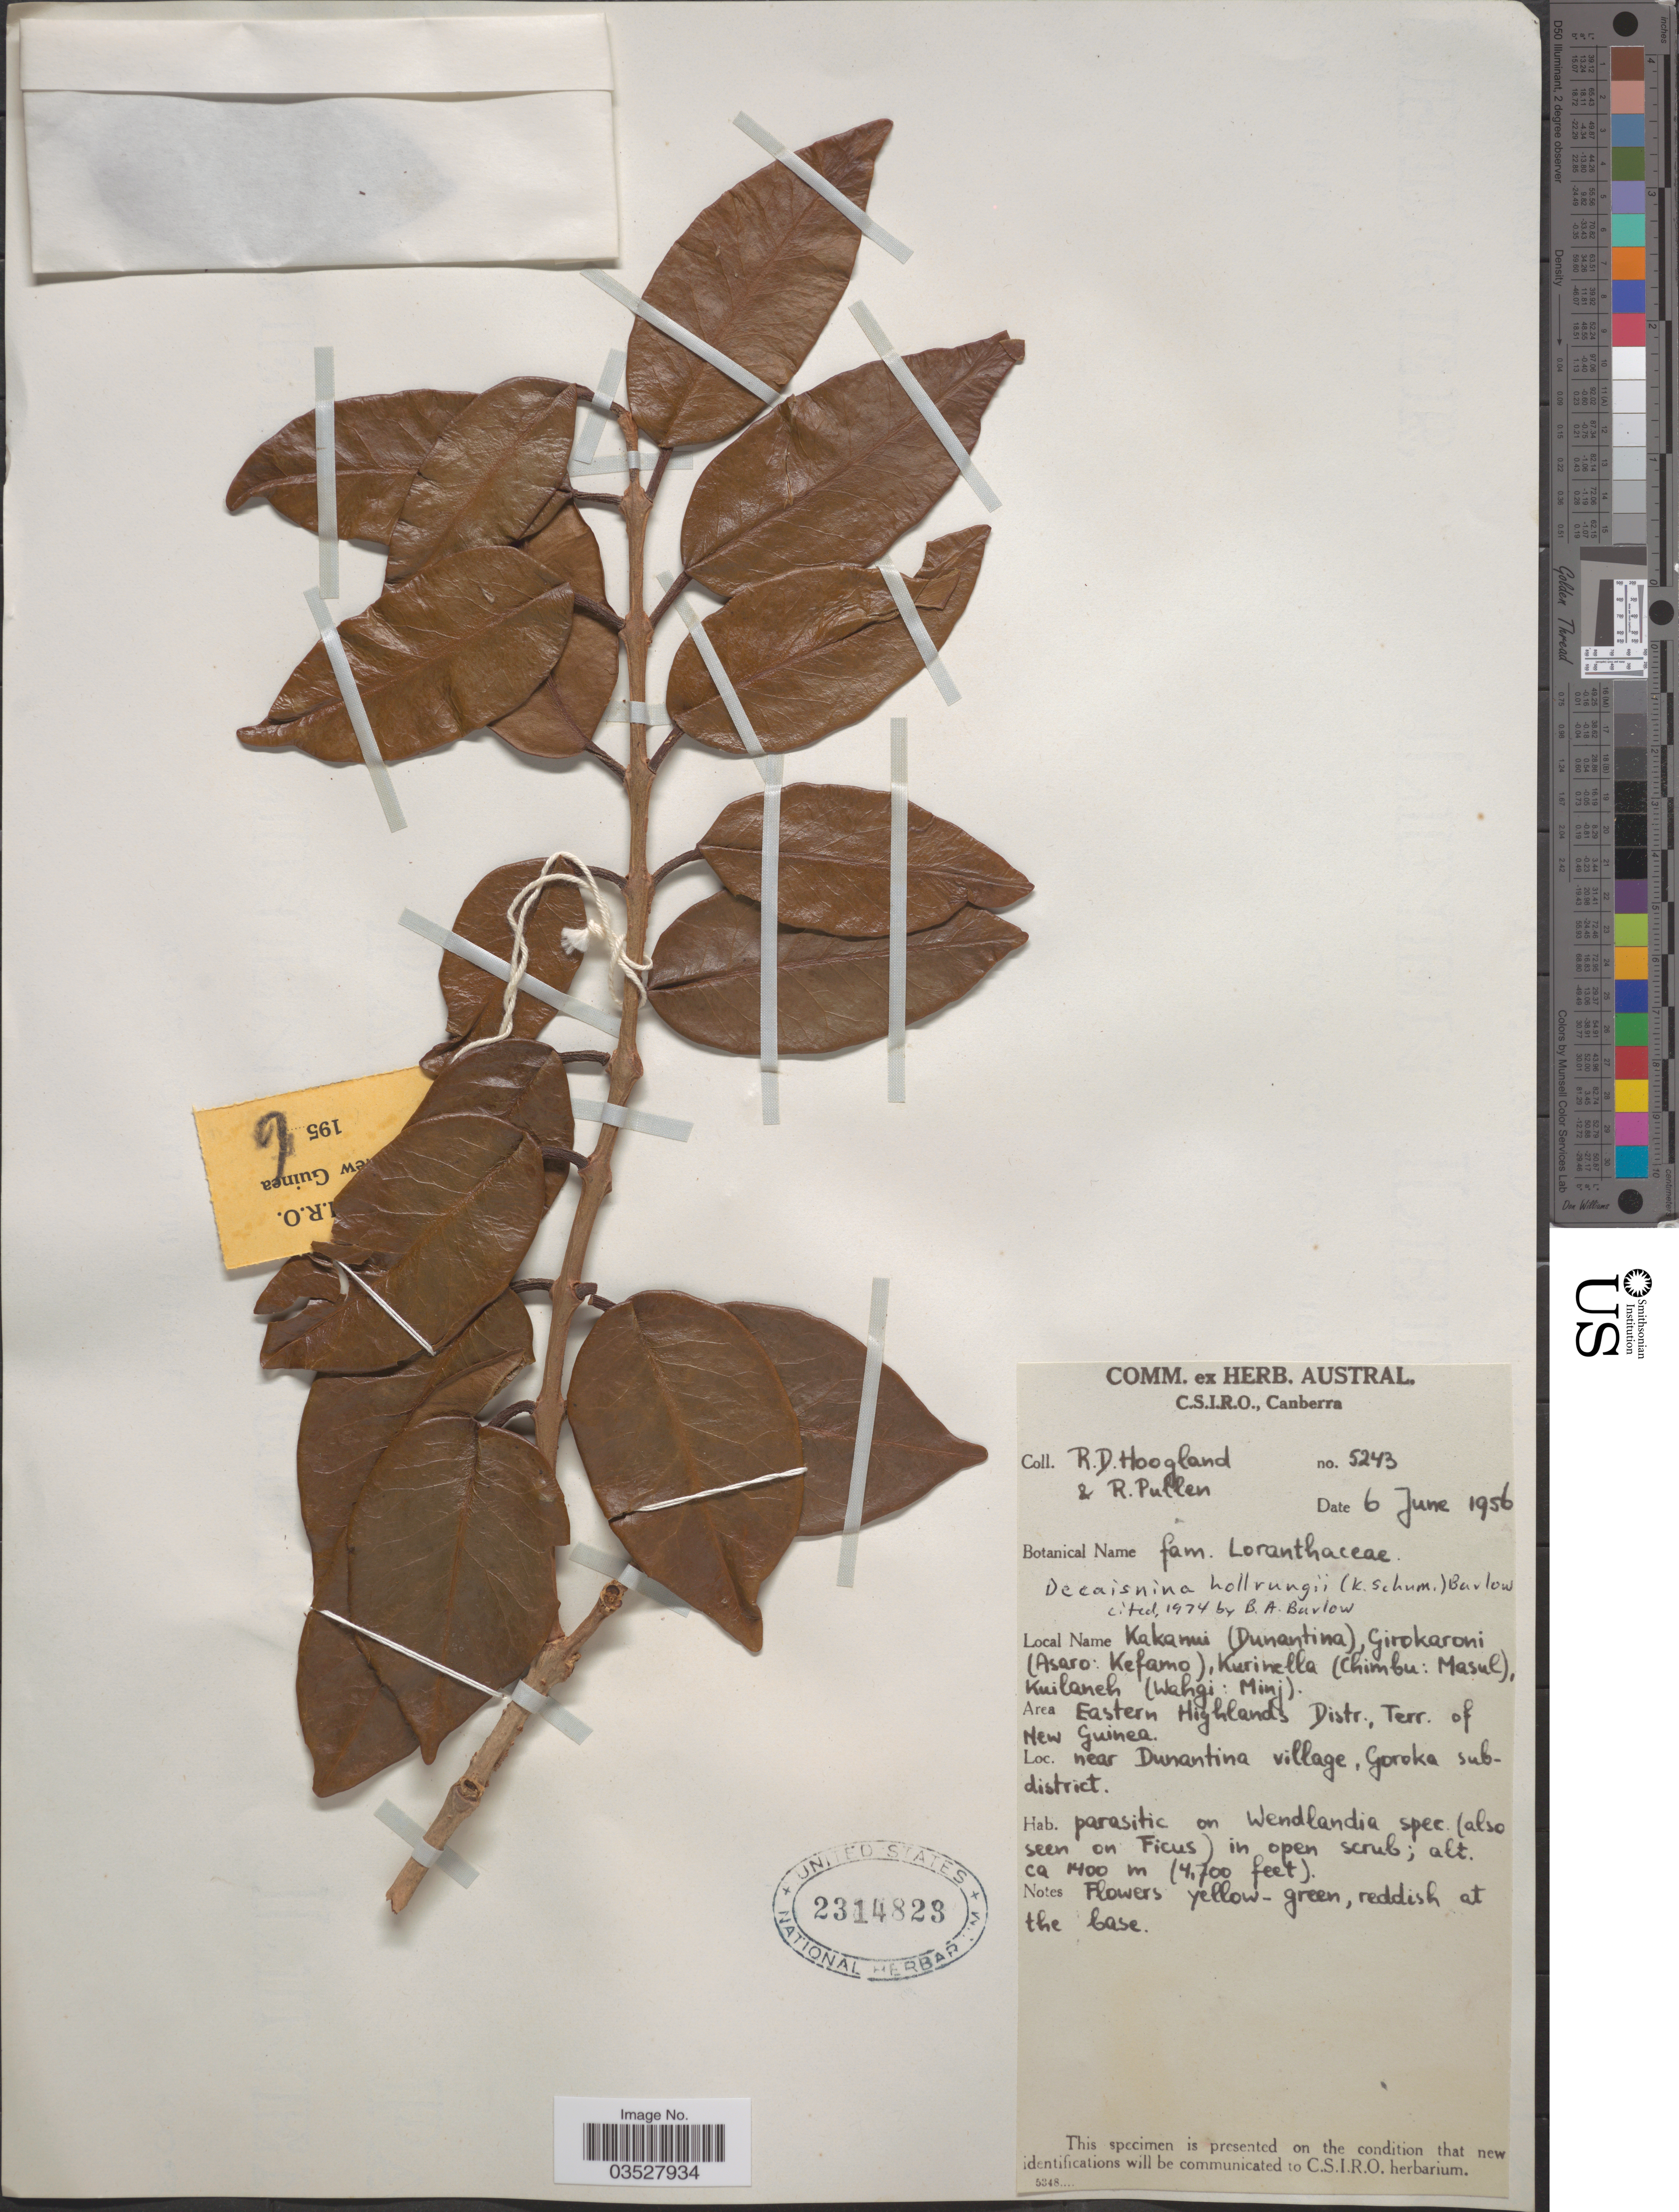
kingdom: Plantae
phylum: Tracheophyta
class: Magnoliopsida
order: Santalales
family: Loranthaceae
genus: Decaisnina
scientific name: Decaisnina hollrungii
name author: (K. Schum.) Barlow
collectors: R. D. Hoogland & R. Pullen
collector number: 5243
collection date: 1956-06-06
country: Papua New Guinea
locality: Area Eastern Highlands Distr., Terr. of New Guinea. Near Dunantina village, Goroka subdistrict.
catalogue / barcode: US 2314823